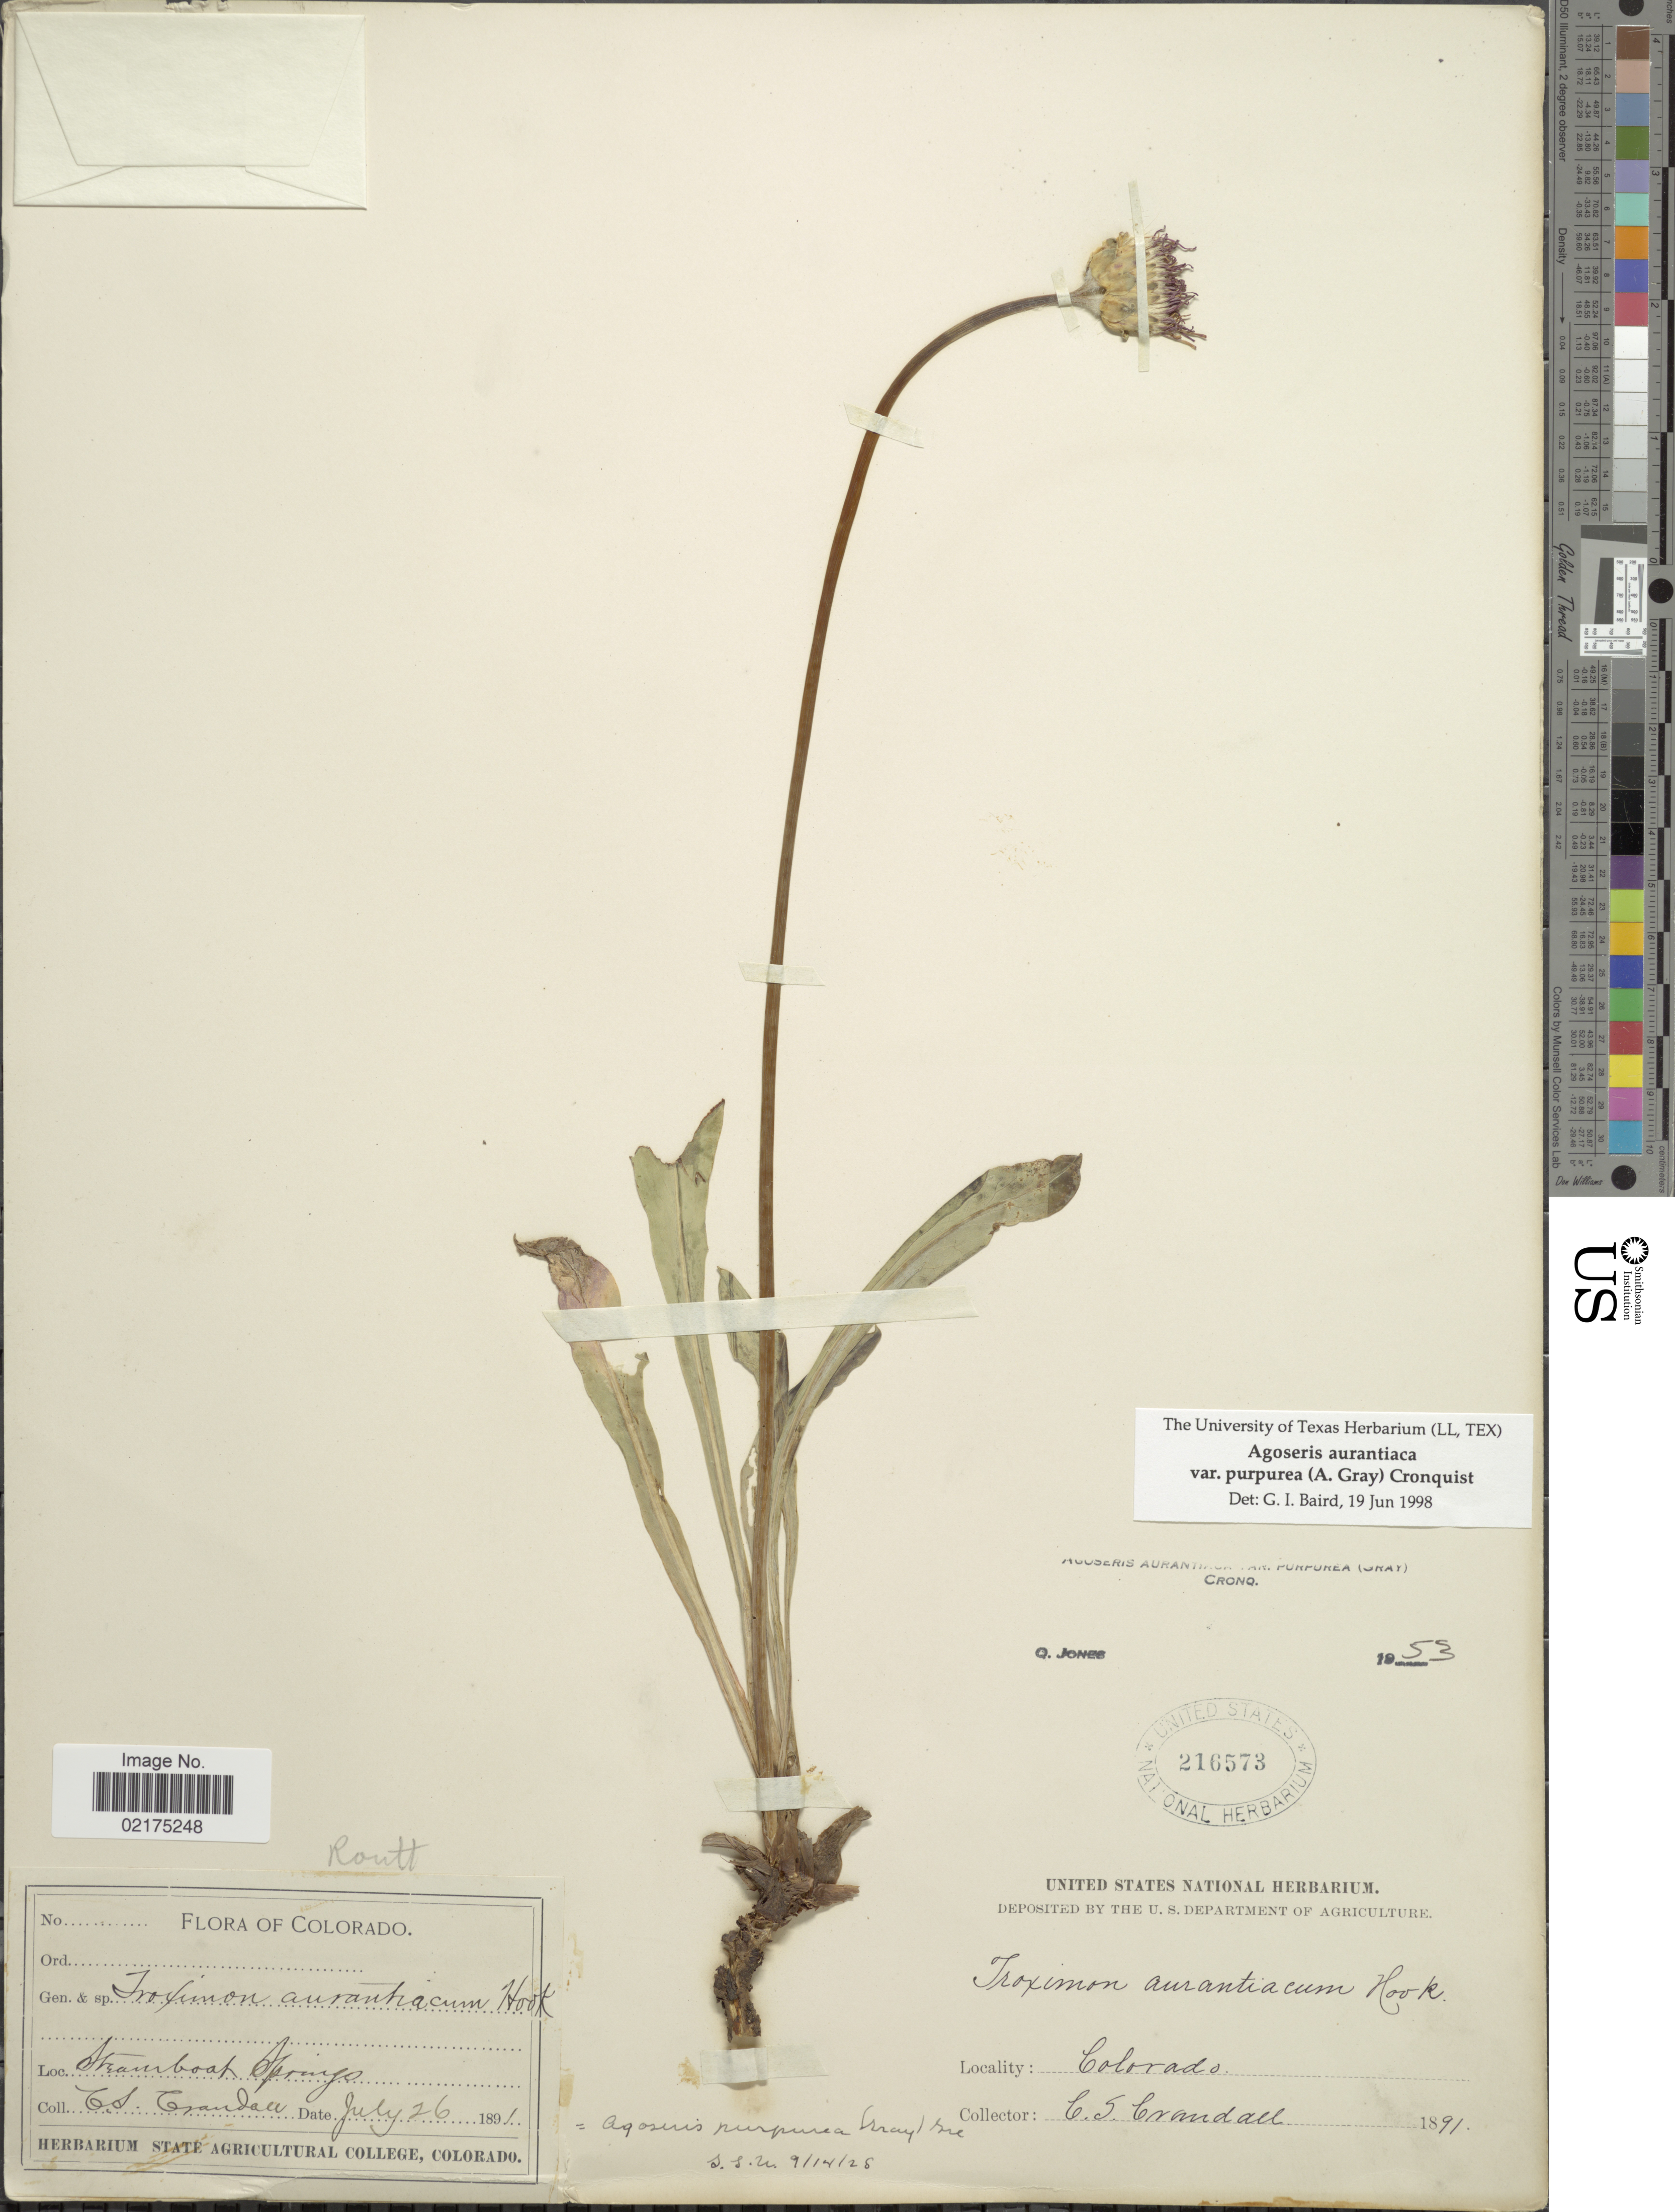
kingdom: Plantae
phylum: Tracheophyta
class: Magnoliopsida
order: Asterales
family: Asteraceae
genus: Agoseris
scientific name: Agoseris aurantiaca var. aurantiaca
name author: (Hook.) Greene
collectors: C. Crandall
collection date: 1891-07-26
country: United States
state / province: Colorado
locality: Steamboat Springs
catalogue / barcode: US 216573